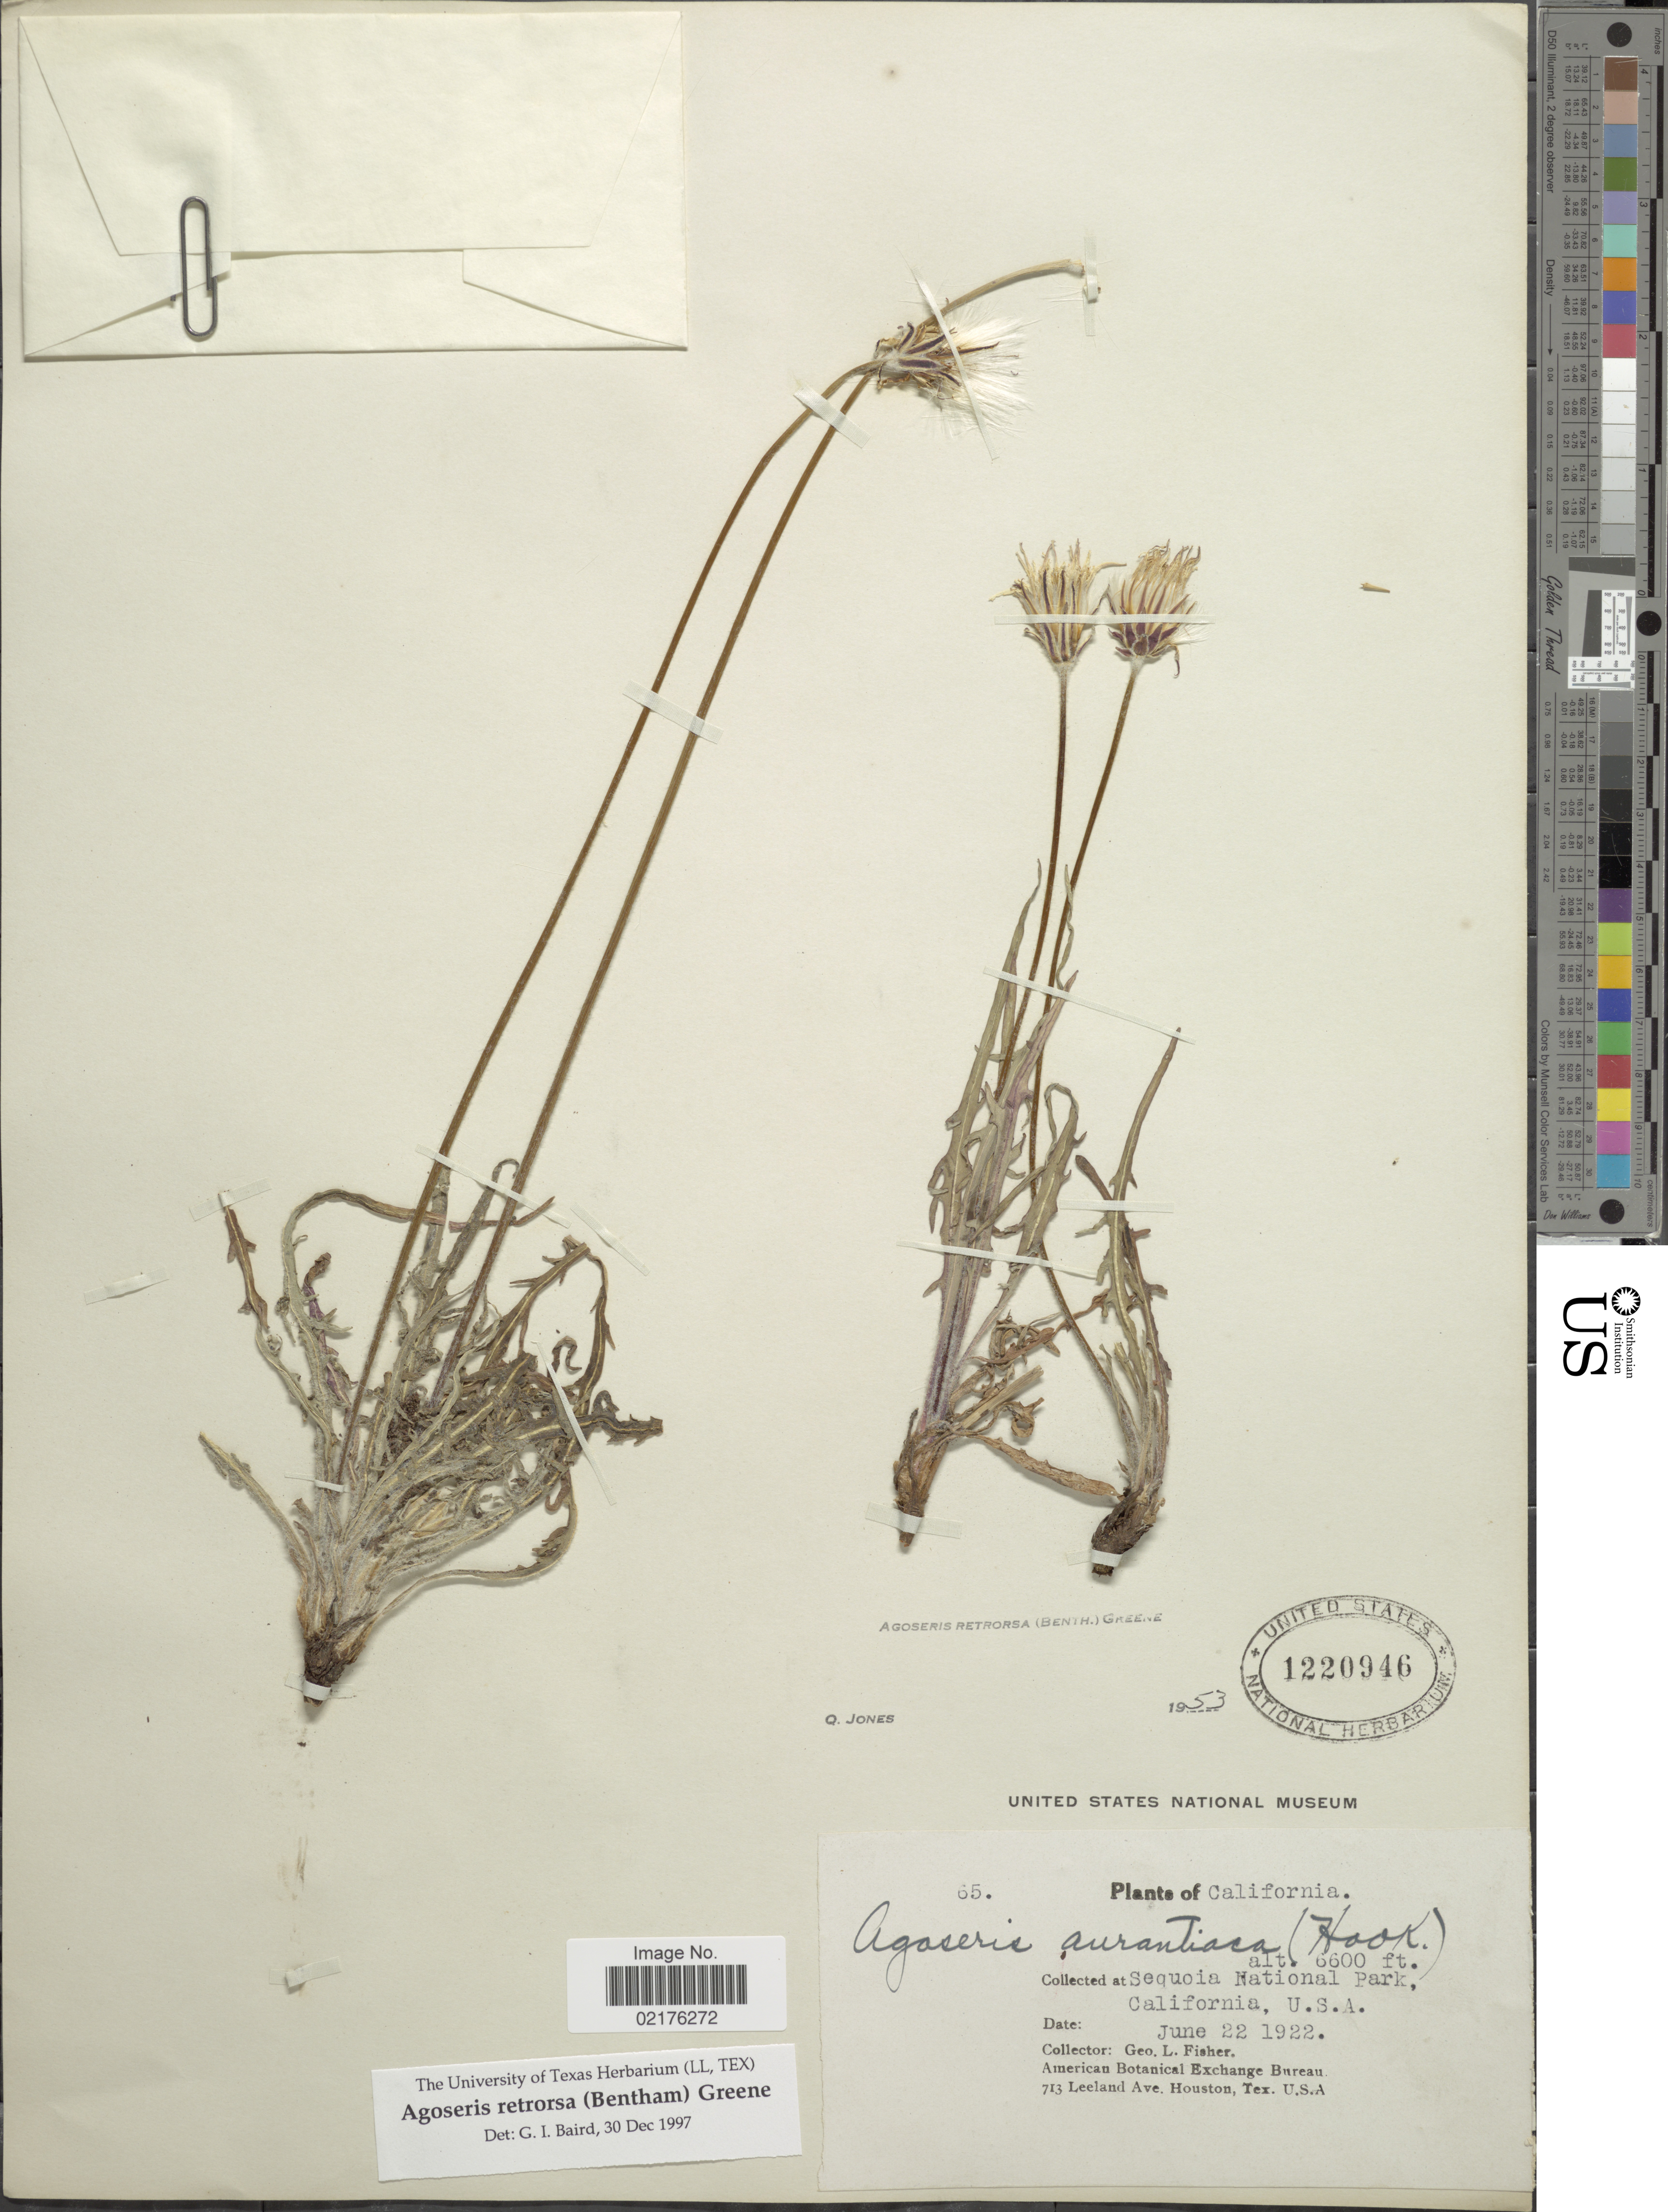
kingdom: Plantae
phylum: Tracheophyta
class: Magnoliopsida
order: Asterales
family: Asteraceae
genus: Agoseris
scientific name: Agoseris retrorsa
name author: (Benth.) Greene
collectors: G. L. Fisher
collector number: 65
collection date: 1922-06-22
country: United States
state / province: California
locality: Sequoia National Forest, California, U.S.A.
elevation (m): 2012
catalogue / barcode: US 1220946